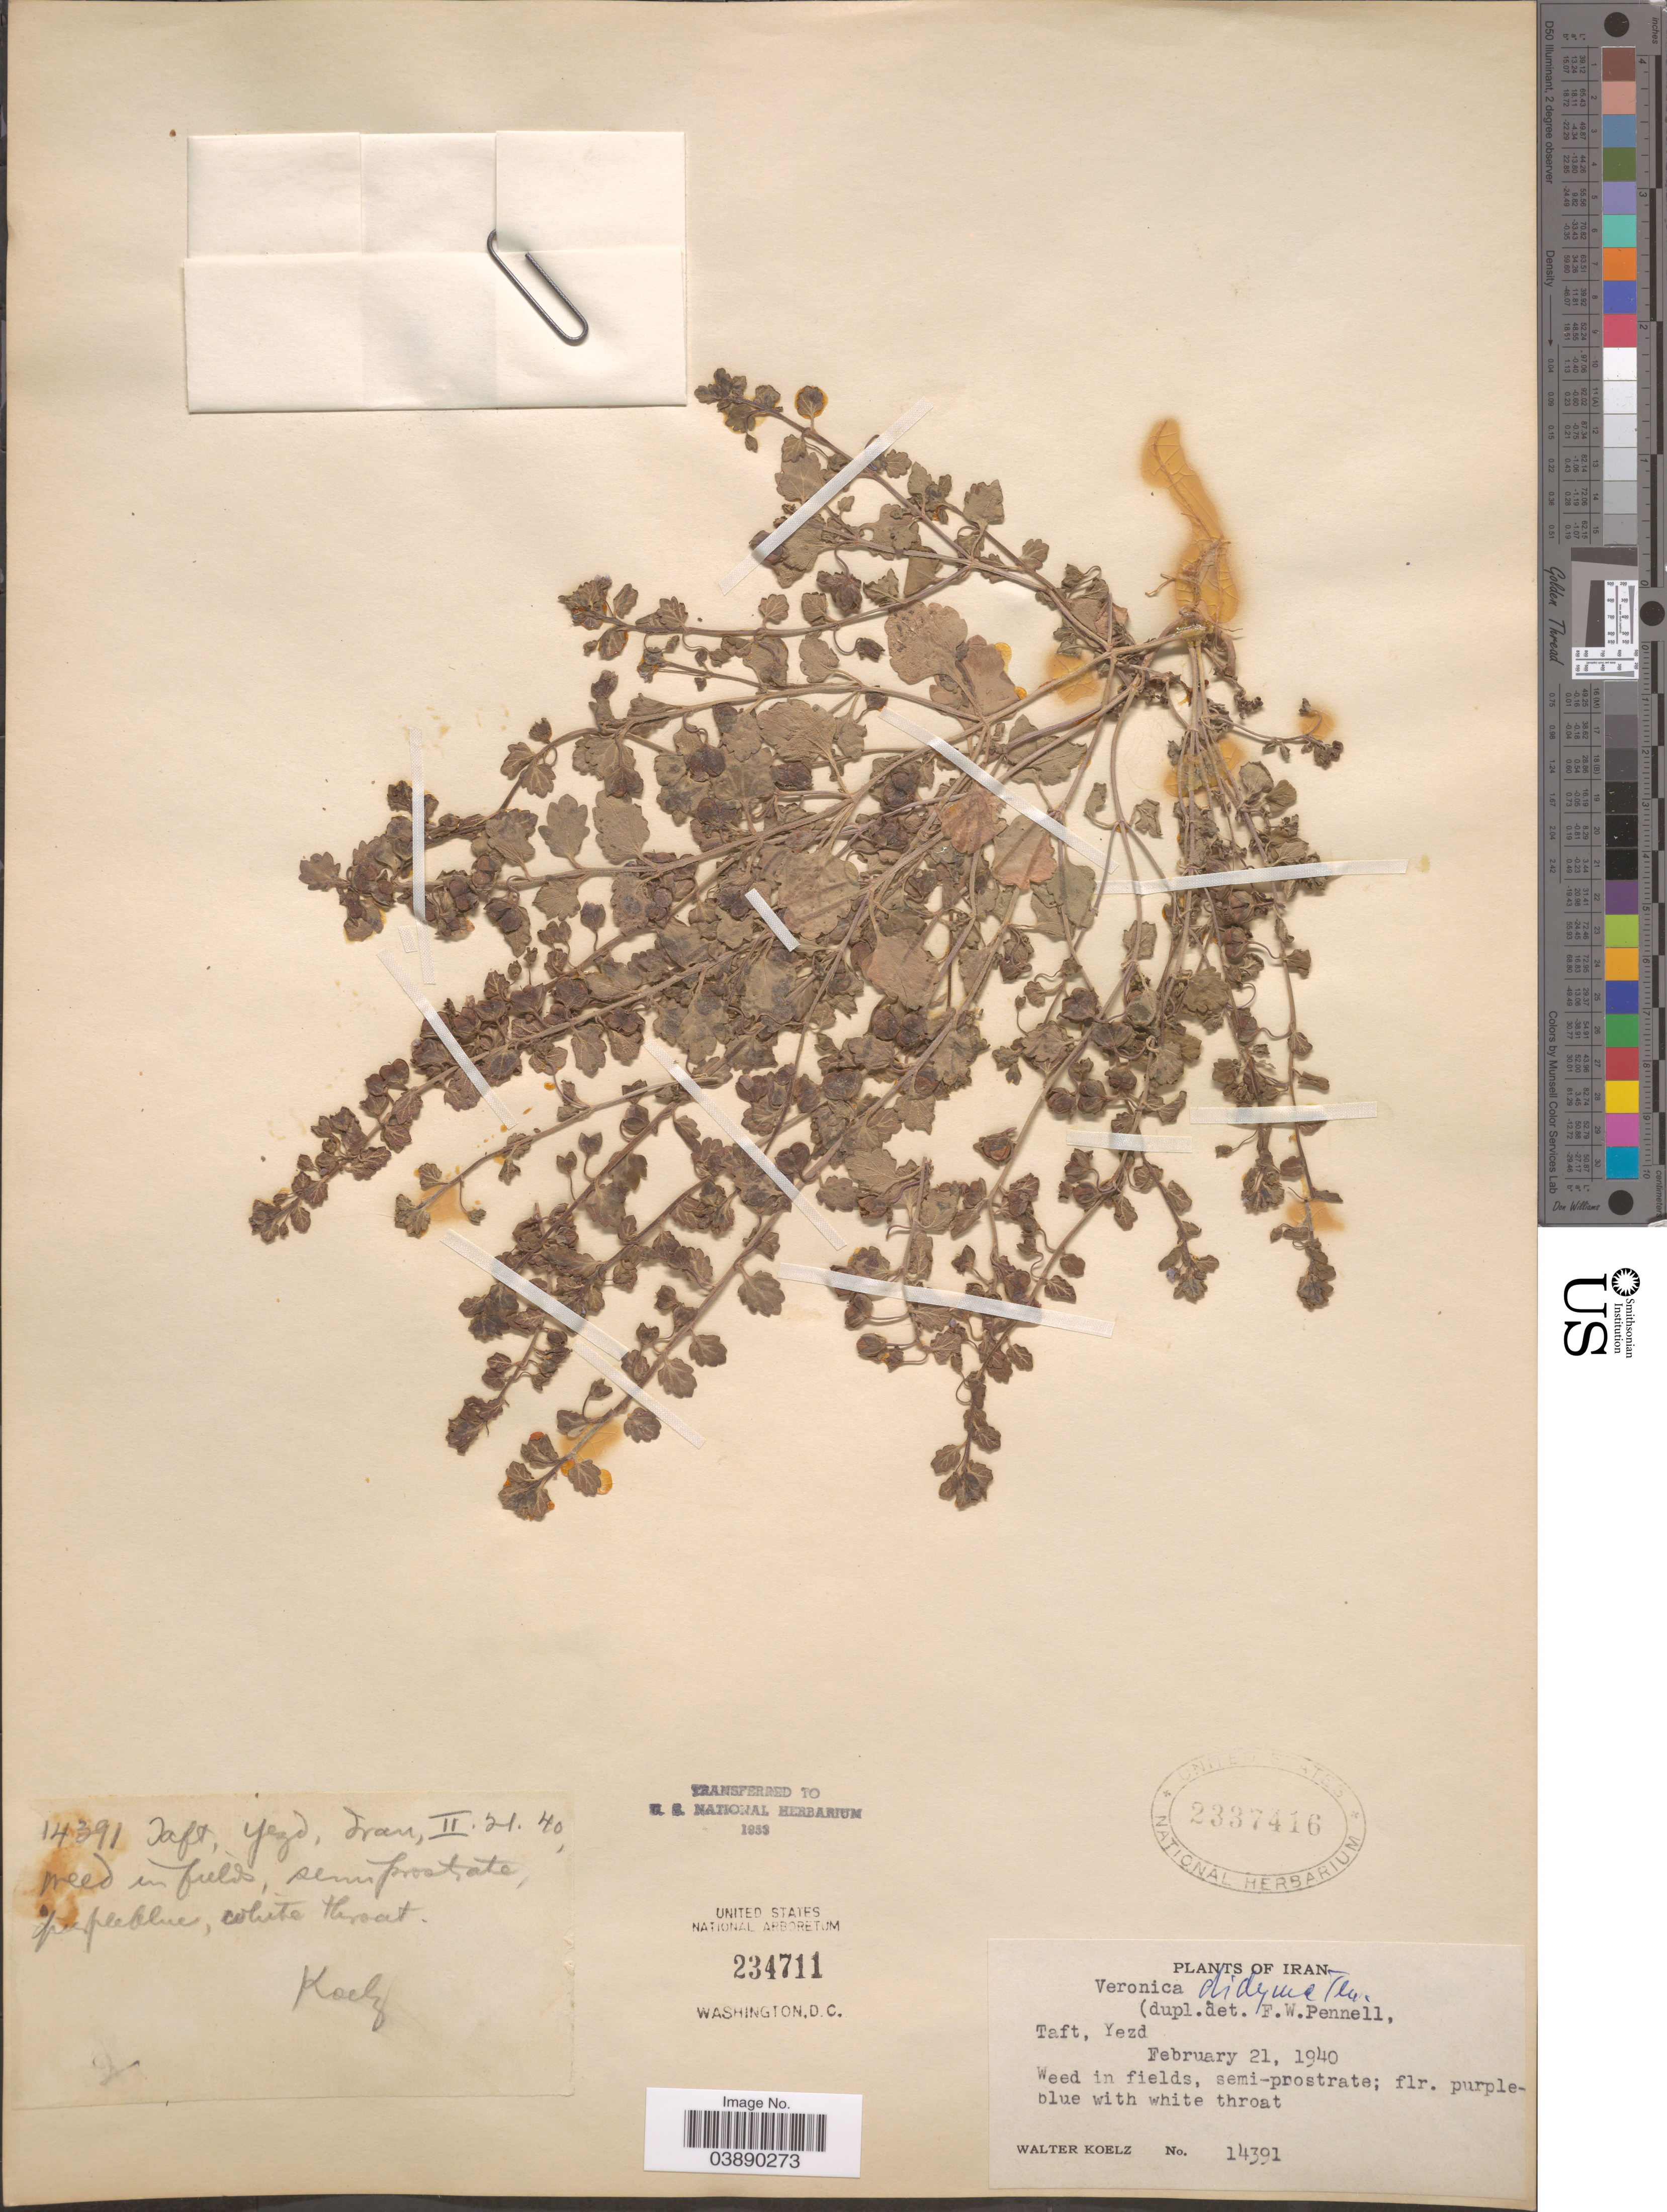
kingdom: Plantae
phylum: Tracheophyta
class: Magnoliopsida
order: Lamiales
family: Plantaginaceae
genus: Veronica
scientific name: Veronica polita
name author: Fr.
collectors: W. N. Koelz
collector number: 14391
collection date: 1940-02-21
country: Iran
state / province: Yazd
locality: Taft, Yezd.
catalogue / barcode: US 2337416